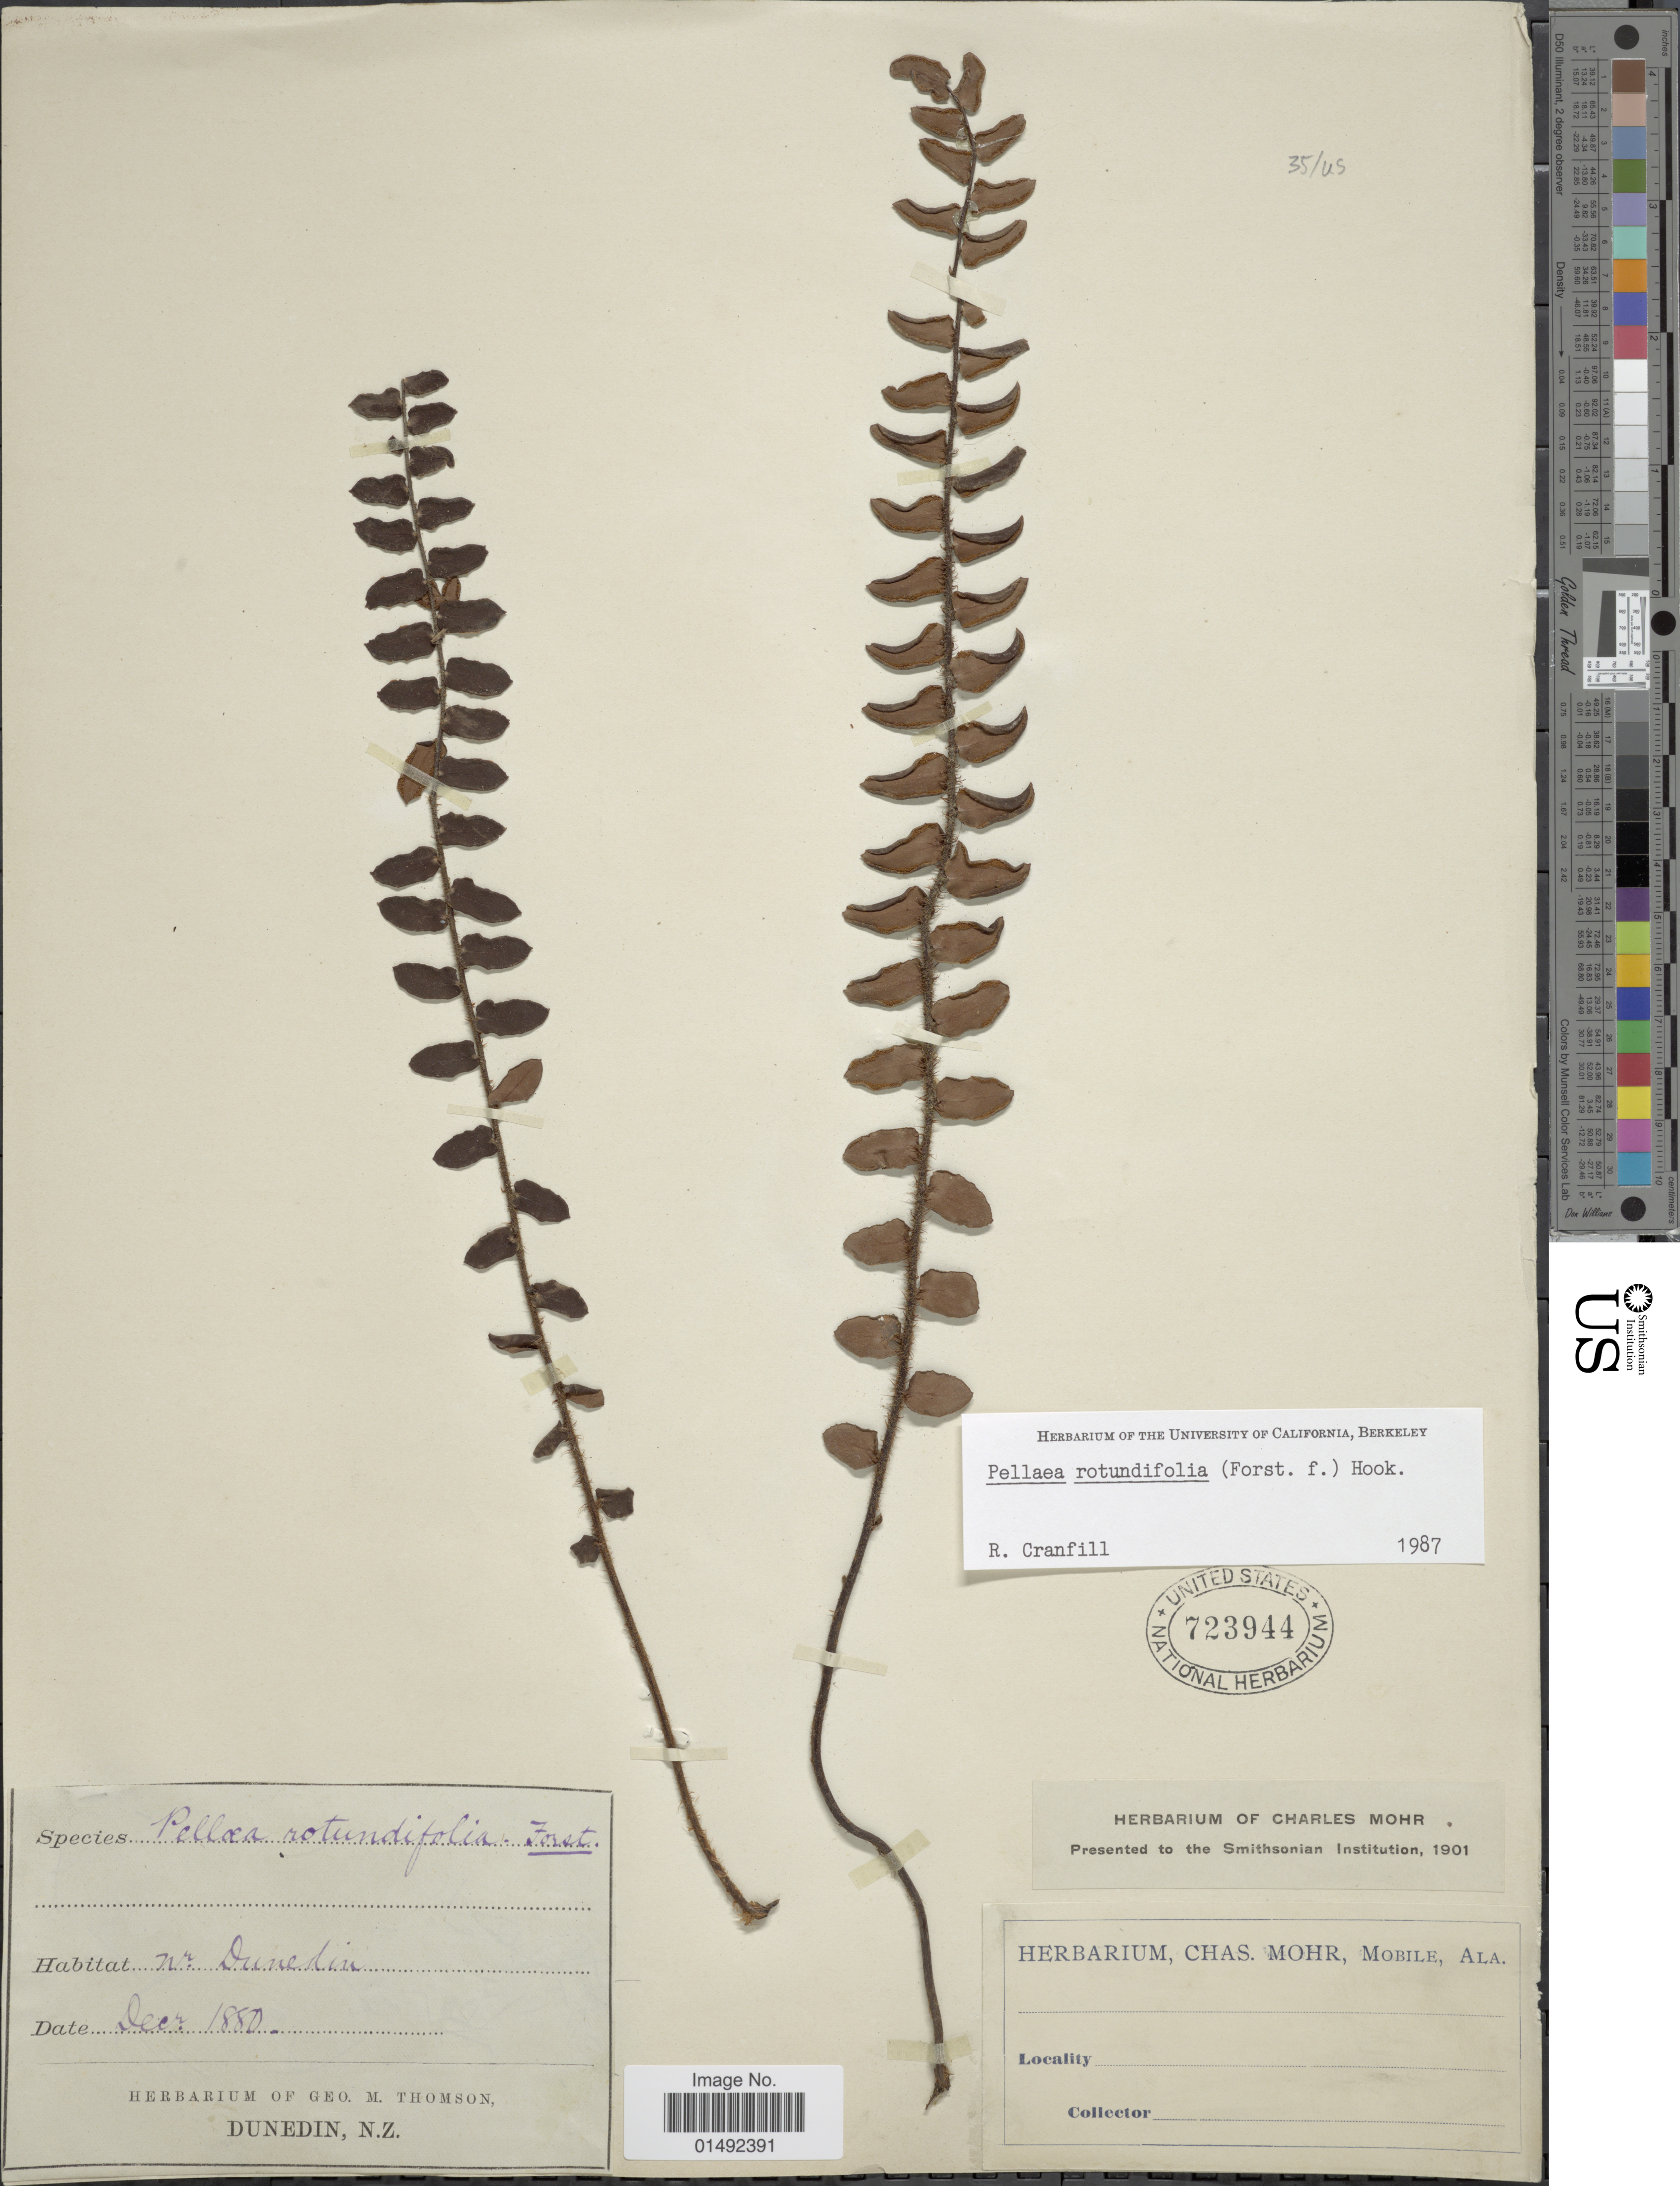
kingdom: Plantae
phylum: Tracheophyta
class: Polypodiopsida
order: Polypodiales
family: Pteridaceae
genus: Pellaea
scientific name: Pellaea rotundifolia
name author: Hook.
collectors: ex herb. Geo. M. Thomson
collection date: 1880-12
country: New Zealand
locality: Nr Dunedin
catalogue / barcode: US 723944